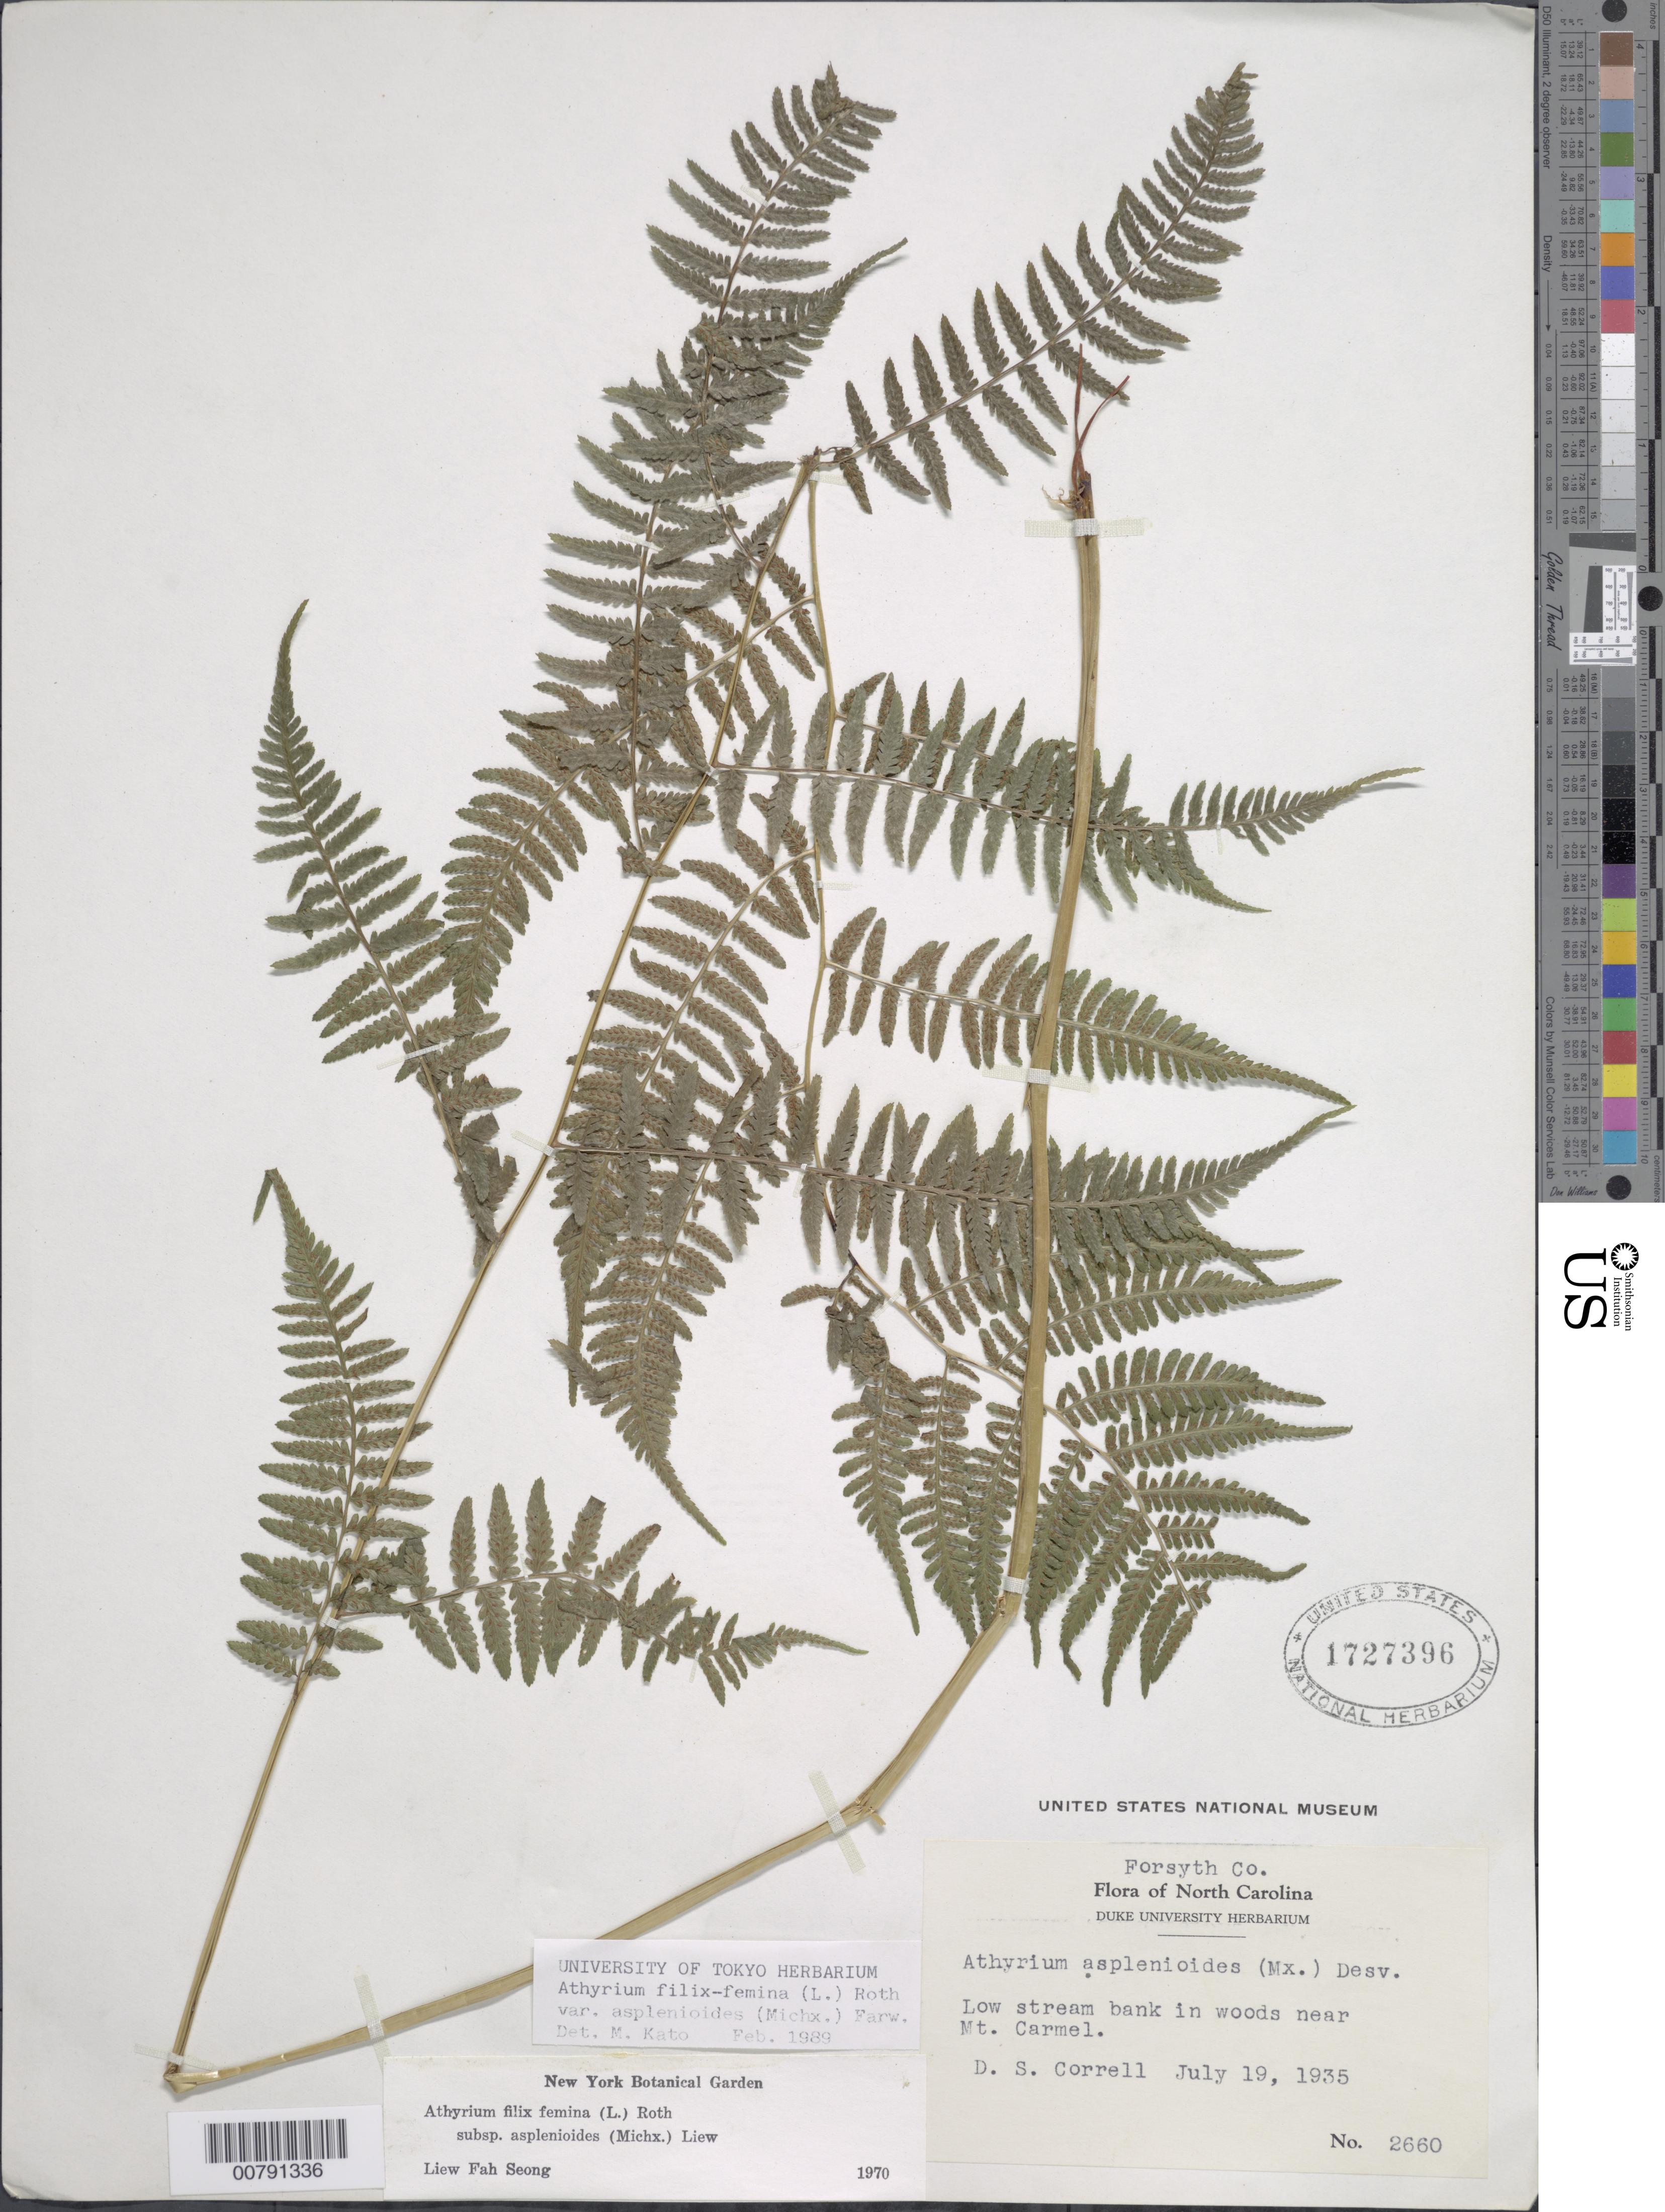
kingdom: Plantae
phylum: Tracheophyta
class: Polypodiopsida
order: Polypodiales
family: Athyriaceae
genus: Athyrium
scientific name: Athyrium filix-femina subsp. asplenioides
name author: (Michx.) Hultén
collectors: D. S. Correll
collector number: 2660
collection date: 1935-07-19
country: United States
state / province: North Carolina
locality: Forsyth Co. Low stream bank in woods near Mt. Carmel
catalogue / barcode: US 1727396